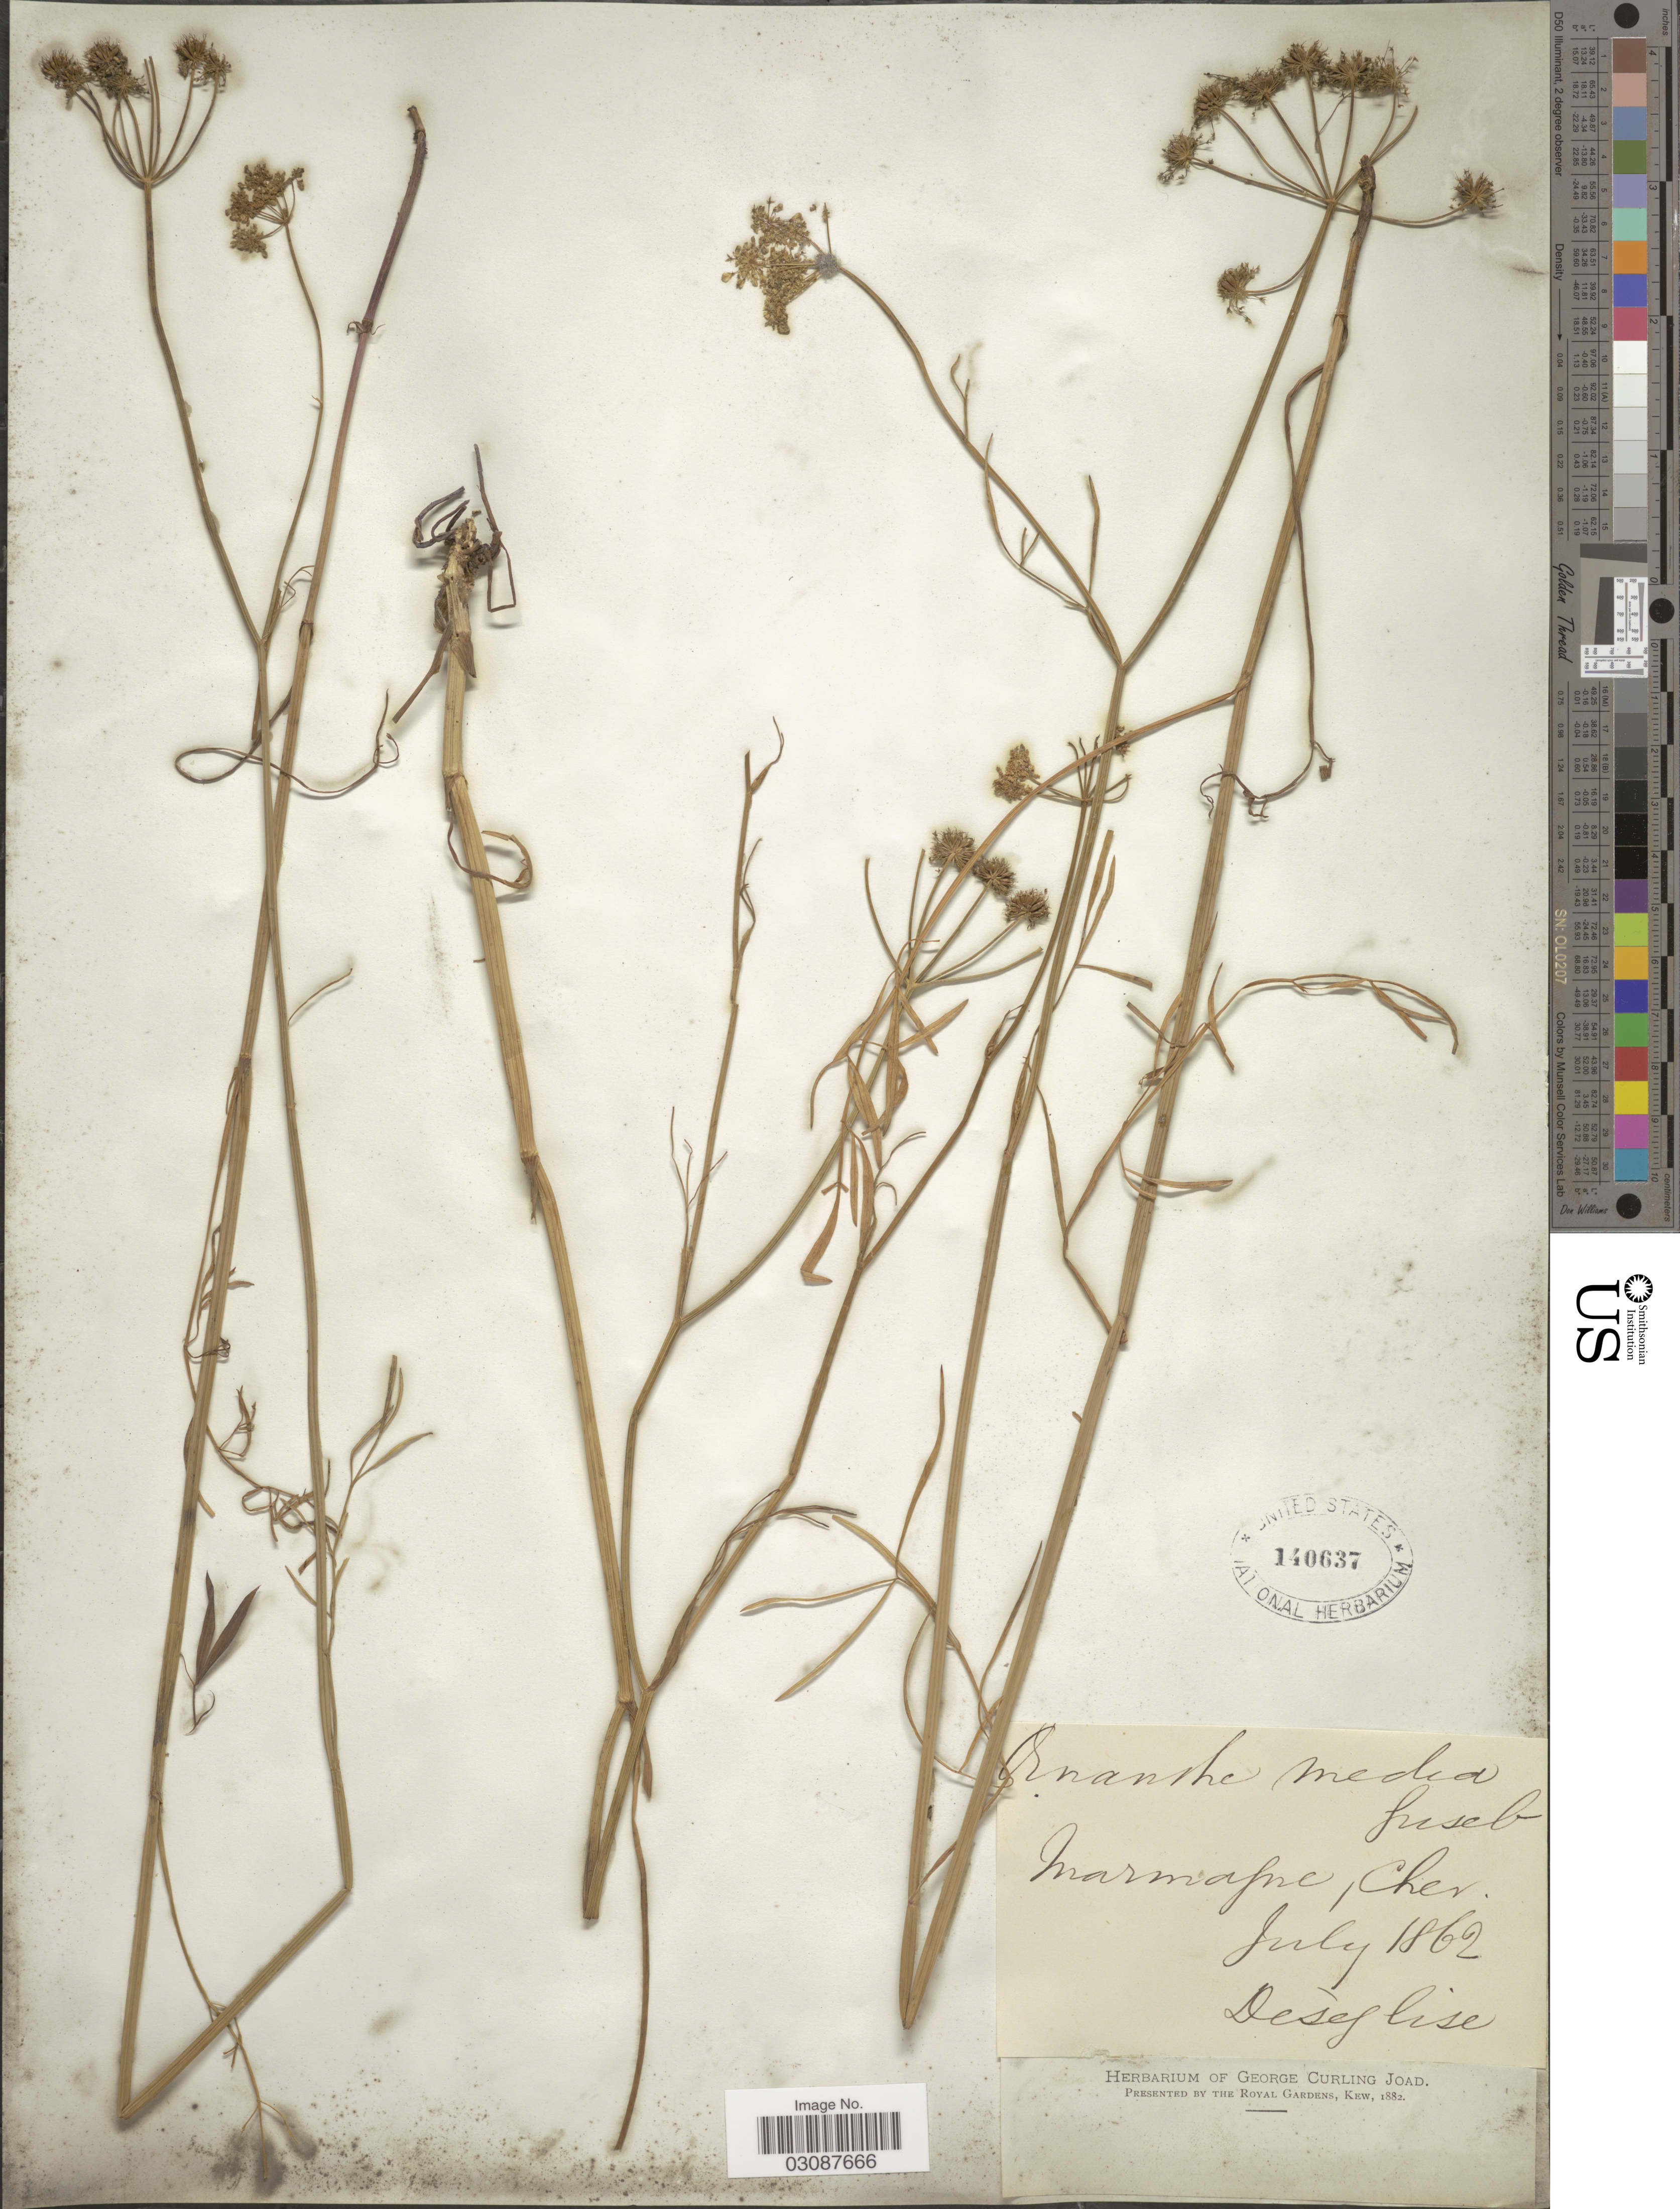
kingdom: Plantae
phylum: Tracheophyta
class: Magnoliopsida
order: Apiales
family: Apiaceae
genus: Oenanthe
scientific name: Oenanthe media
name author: Griseb.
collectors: P. Déséglise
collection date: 1862-07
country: France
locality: Marmagne, Cher.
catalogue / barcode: US 140637